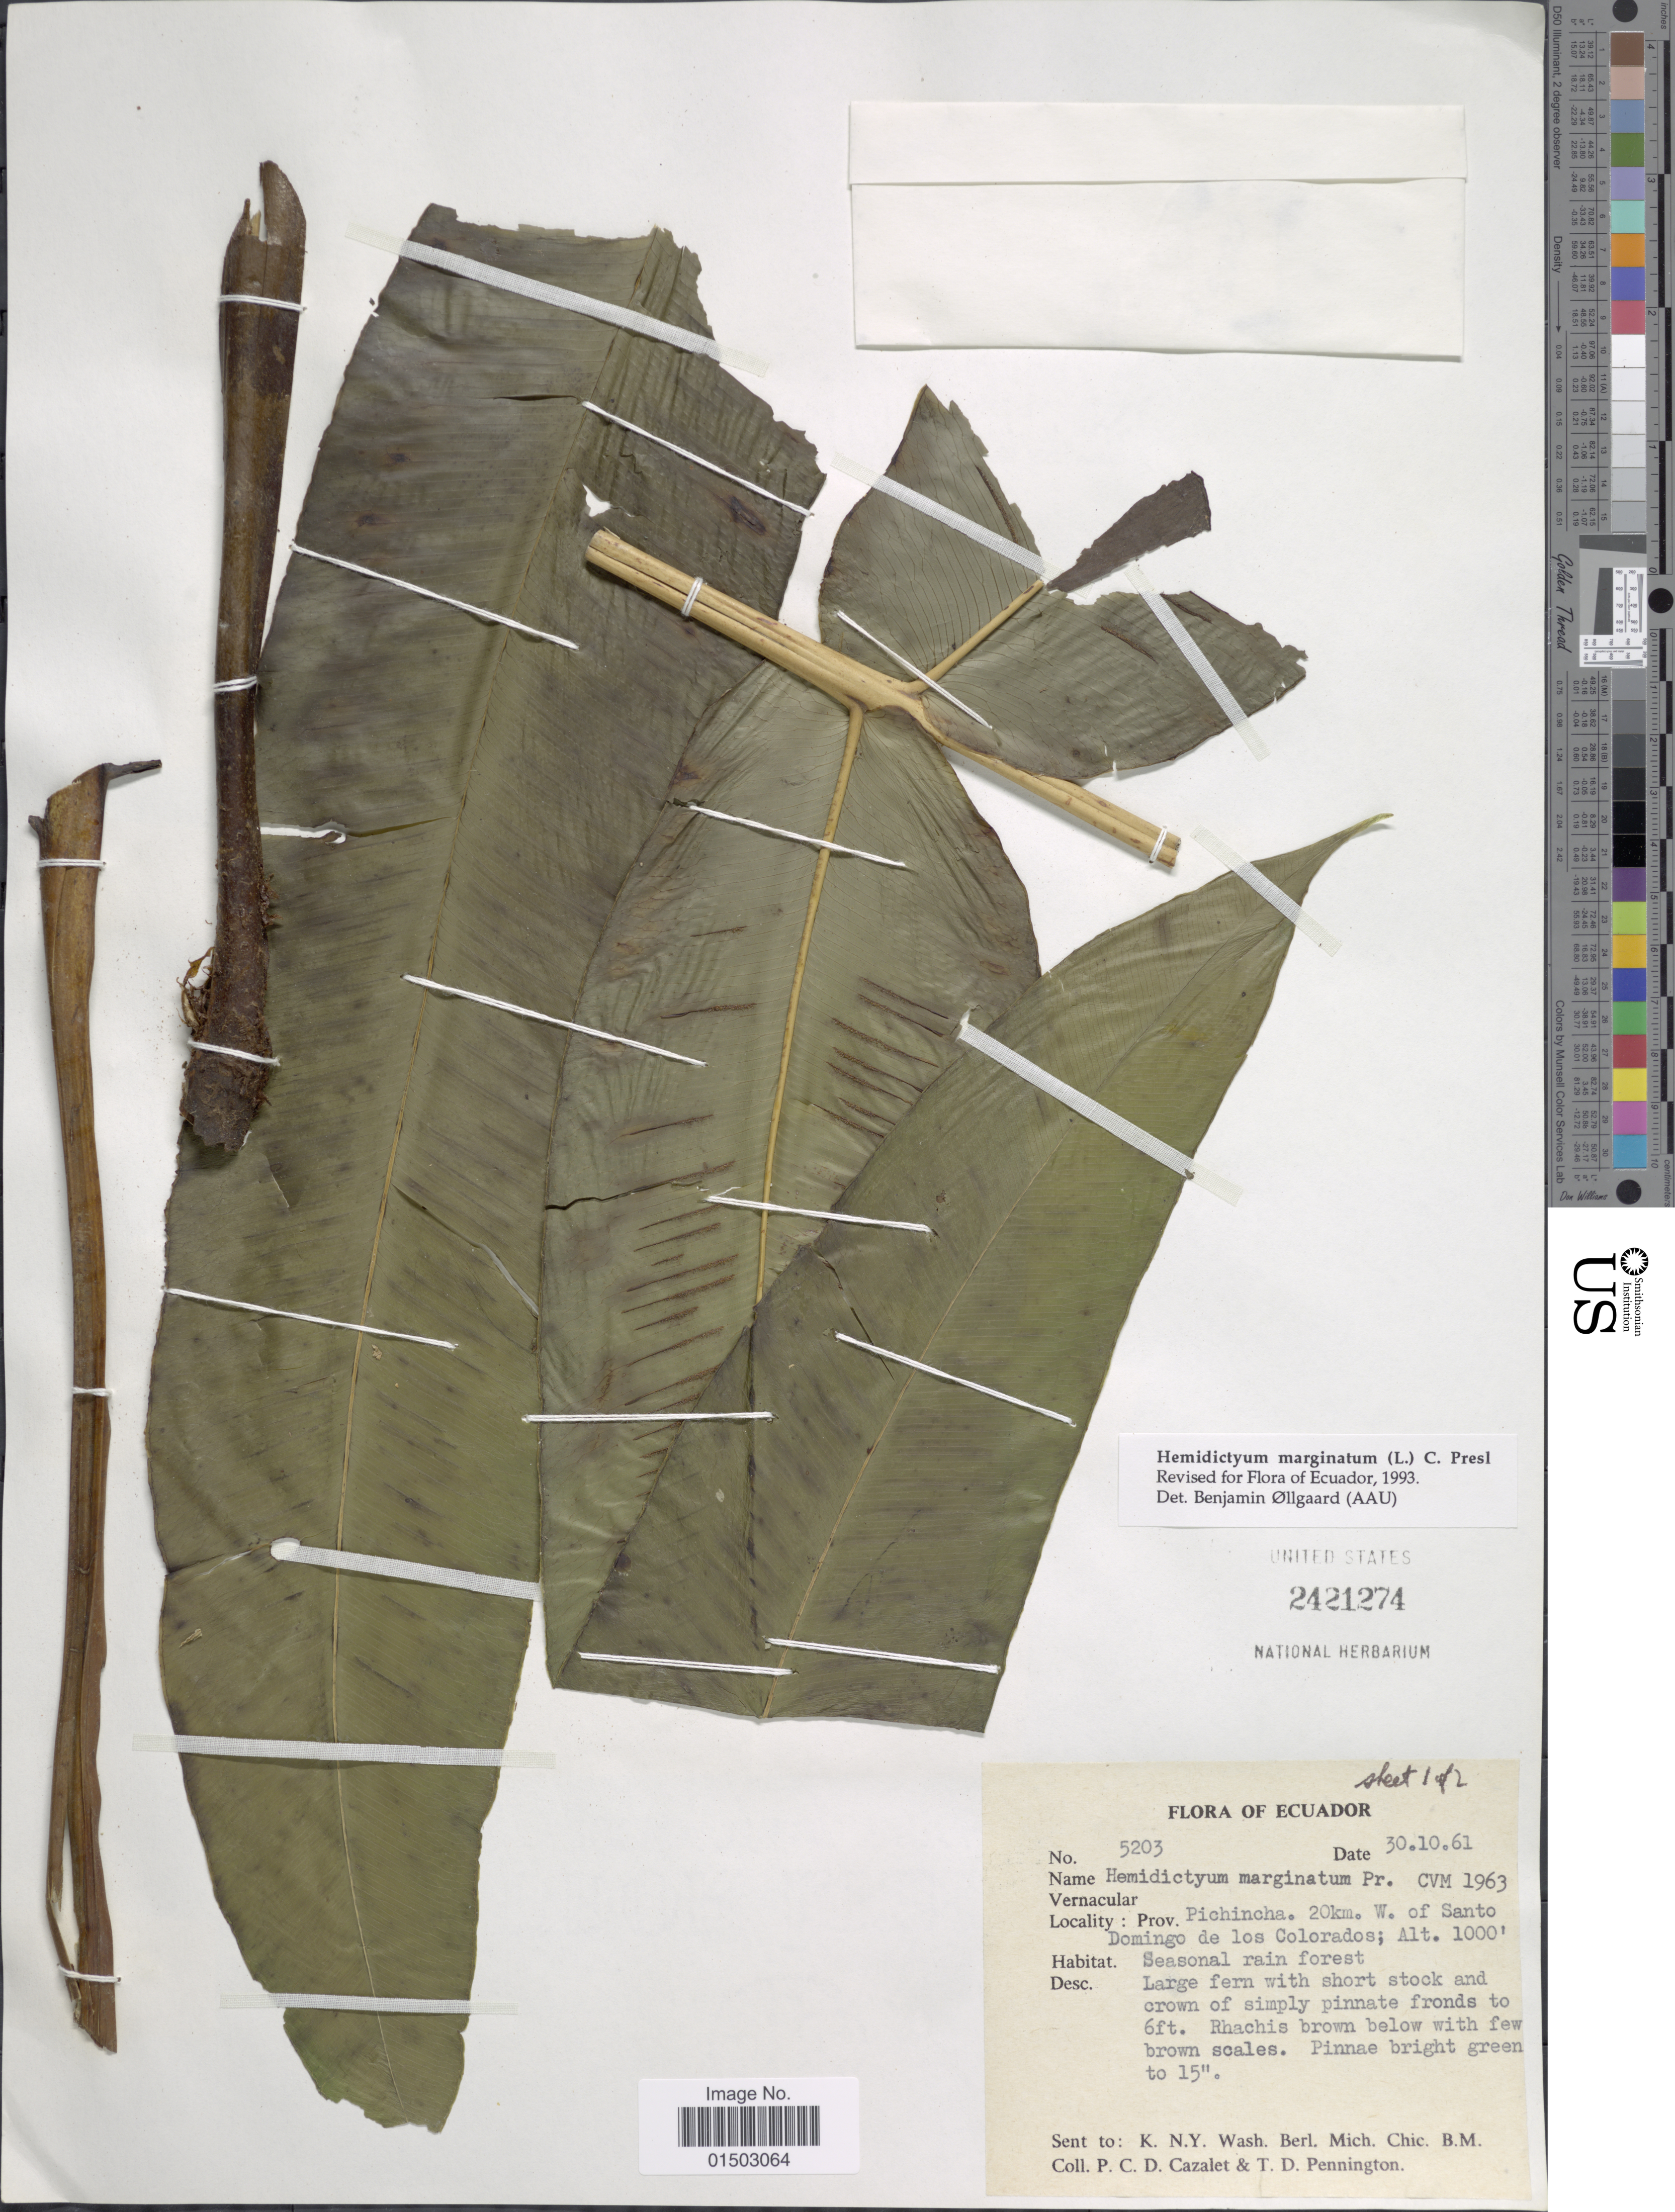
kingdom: Plantae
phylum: Tracheophyta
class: Polypodiopsida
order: Polypodiales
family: Hemidictyaceae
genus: Hemidictyum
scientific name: Hemidictyum marginatum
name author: (L.) C. Presl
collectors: P. C. D. Cazalet & T. D. Pennington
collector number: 5203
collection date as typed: Transcribed d/m/y: 30/10/61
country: Ecuador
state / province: Pichincha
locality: Ecuador. Prov. Pichincha. 20 km. W. of. Santo Domingo de los Colorados.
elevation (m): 305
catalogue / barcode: US 2421274